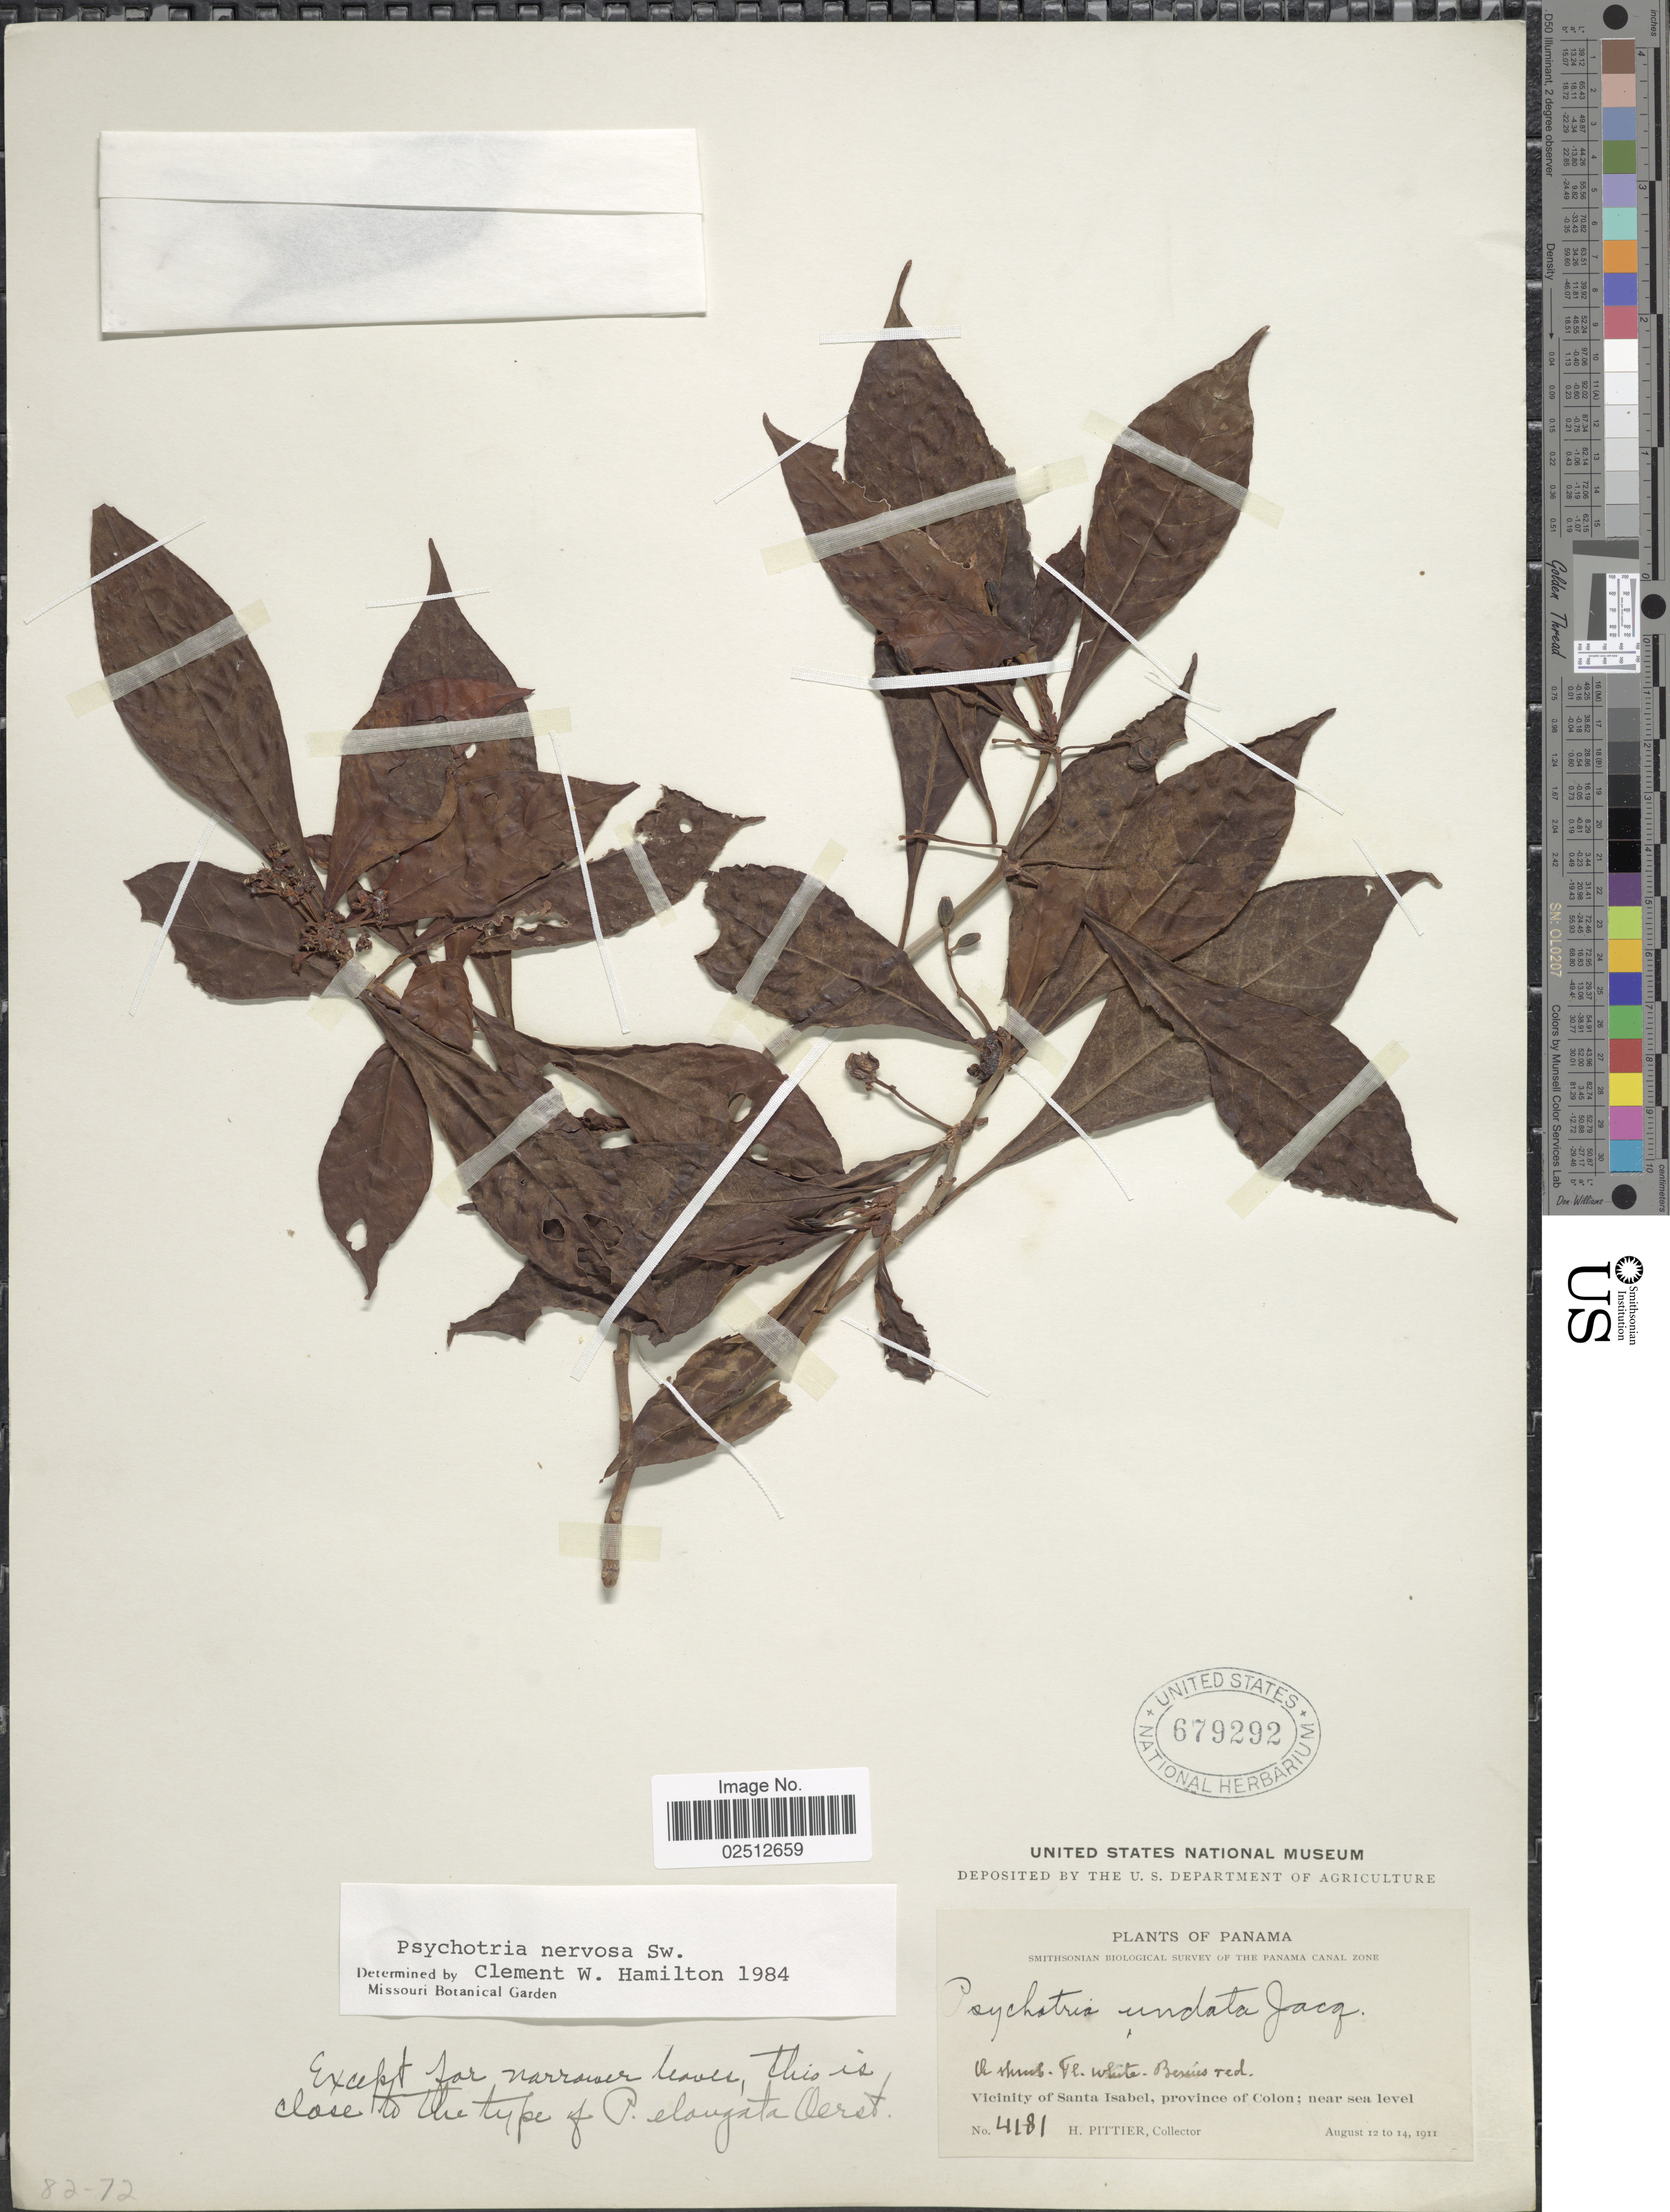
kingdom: Plantae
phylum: Tracheophyta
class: Magnoliopsida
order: Gentianales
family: Rubiaceae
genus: Psychotria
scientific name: Psychotria nervosa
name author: Sw.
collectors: H. F. Pittier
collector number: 4181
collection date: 1911-08-12/1911-08-14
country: Panama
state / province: Colón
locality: Vicinity of Santa Isabel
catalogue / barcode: US 679292